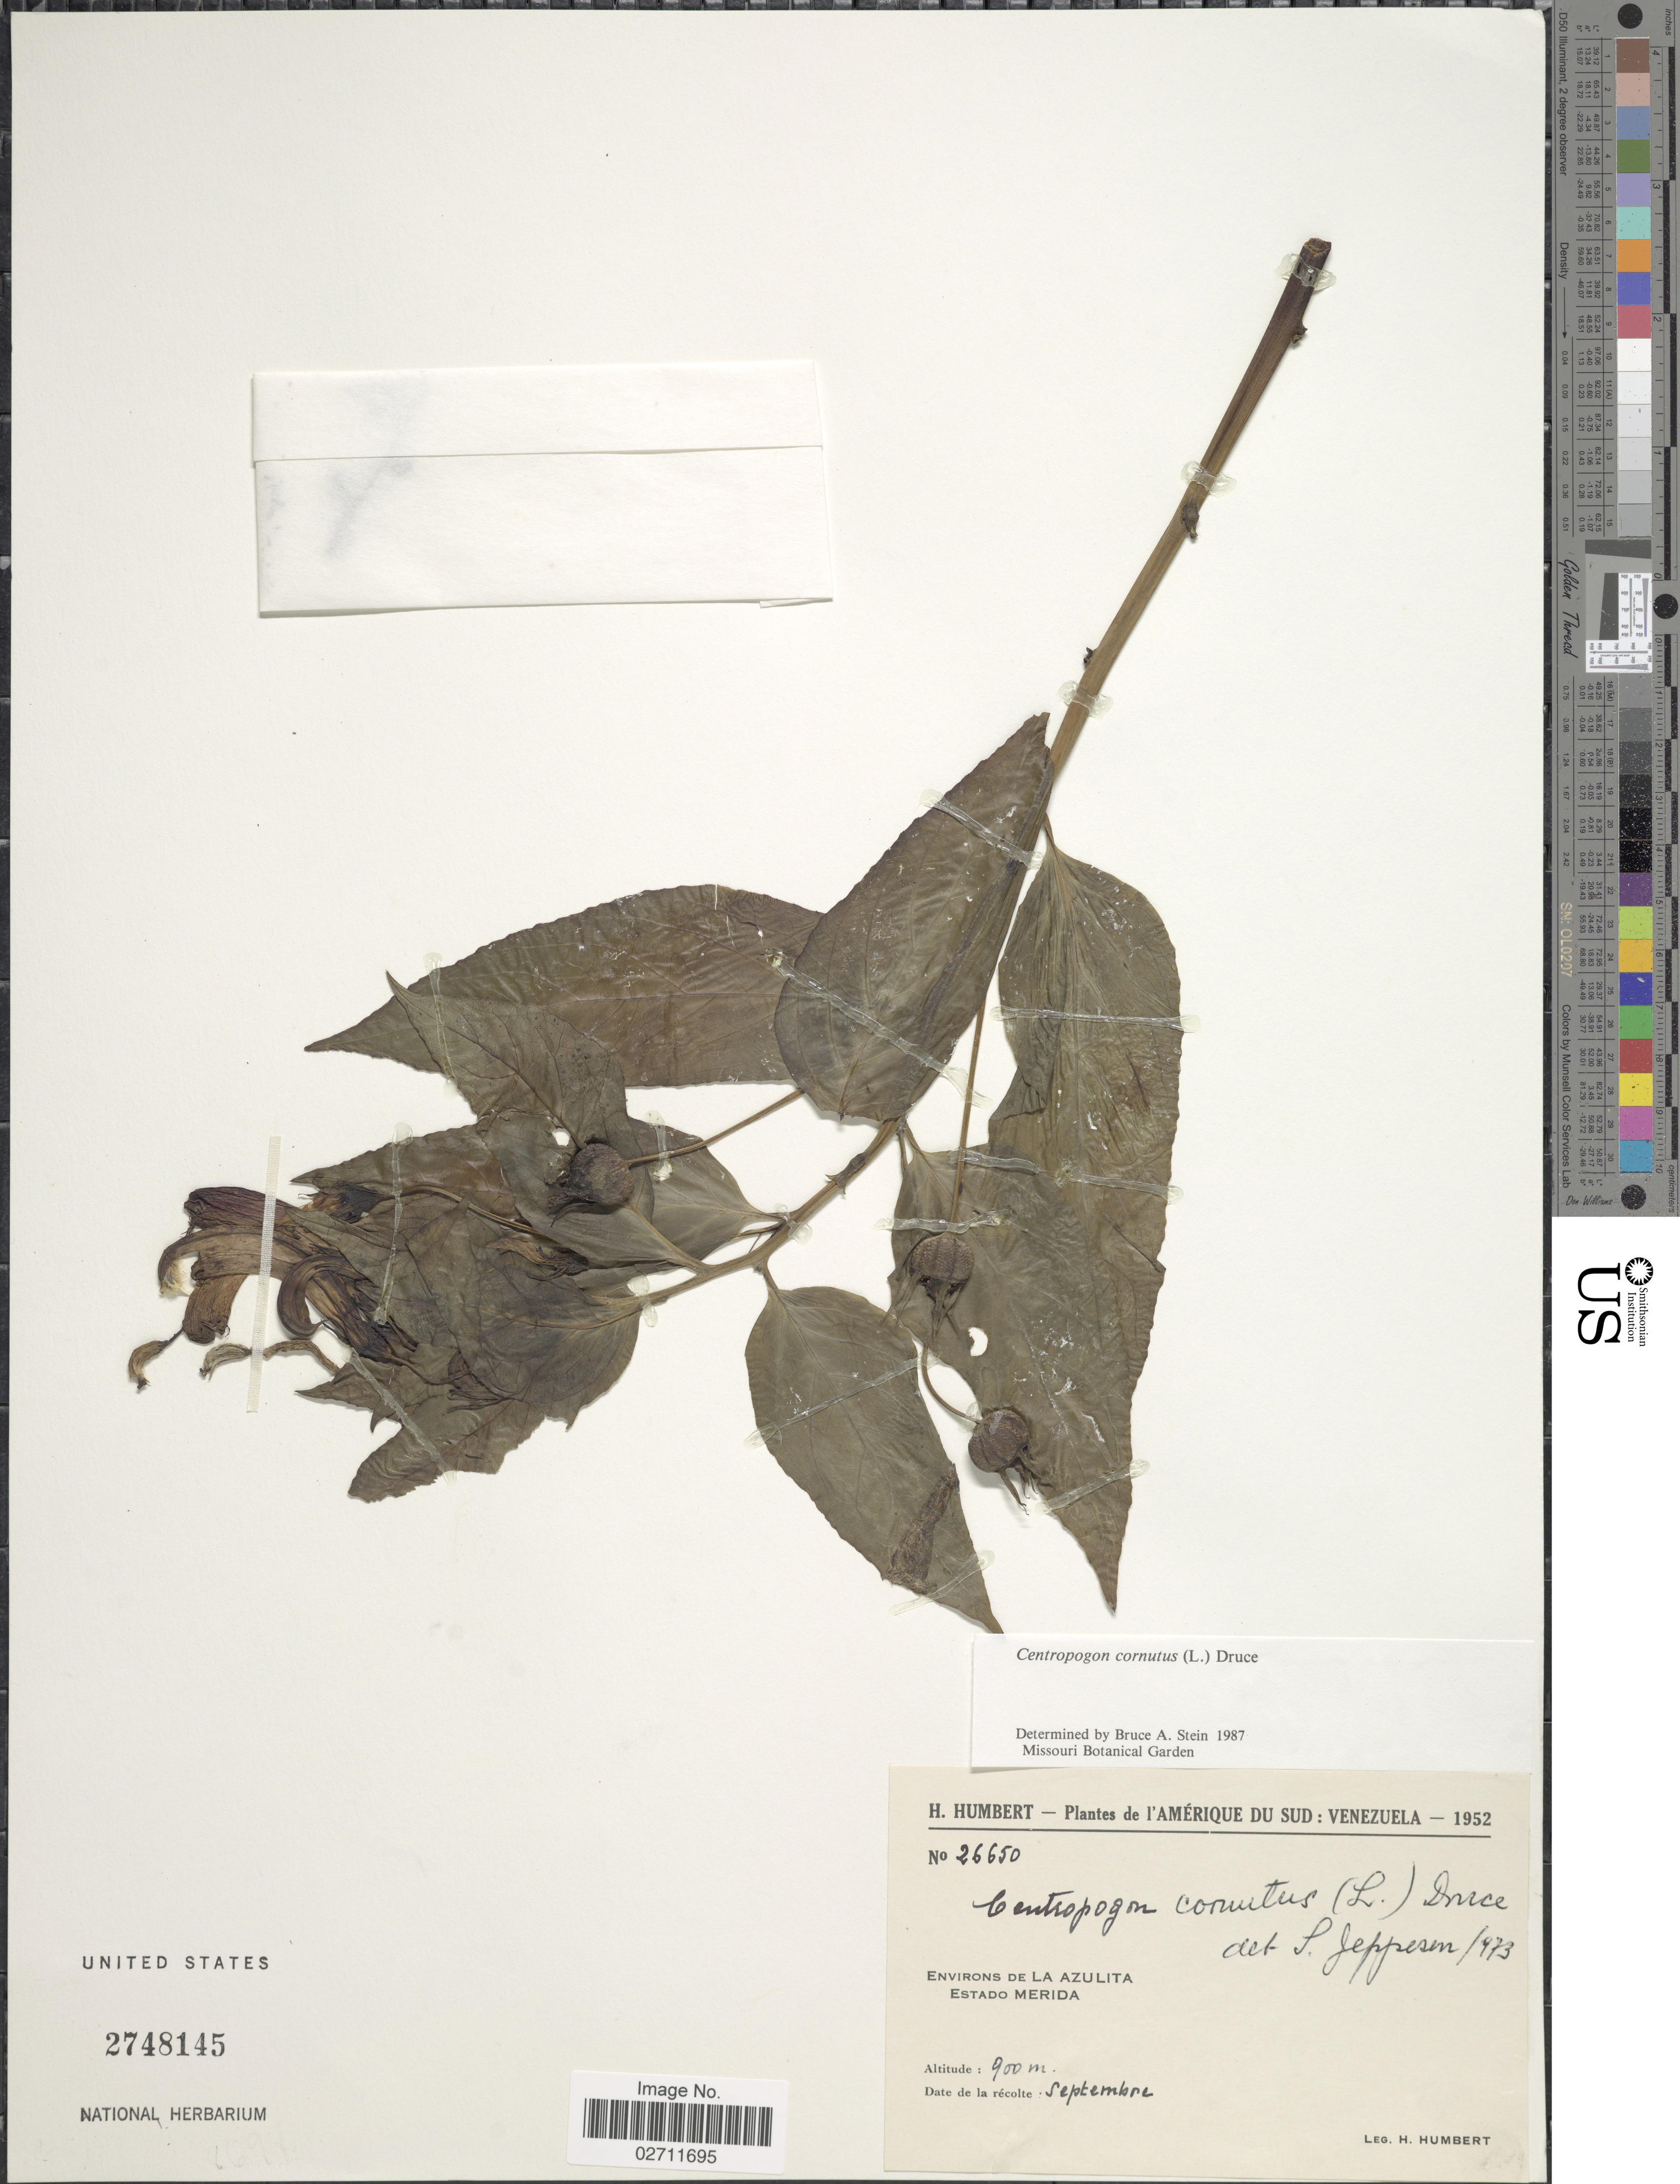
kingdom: Plantae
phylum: Tracheophyta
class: Magnoliopsida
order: Asterales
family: Campanulaceae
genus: Centropogon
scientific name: Centropogon cornutus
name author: (L.) Druce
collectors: H. Humbert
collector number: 26650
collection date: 1952-09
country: Venezuela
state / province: Mérida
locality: Environs de la Azulita. l'Amerique du Sud.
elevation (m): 900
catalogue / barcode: US 2748145